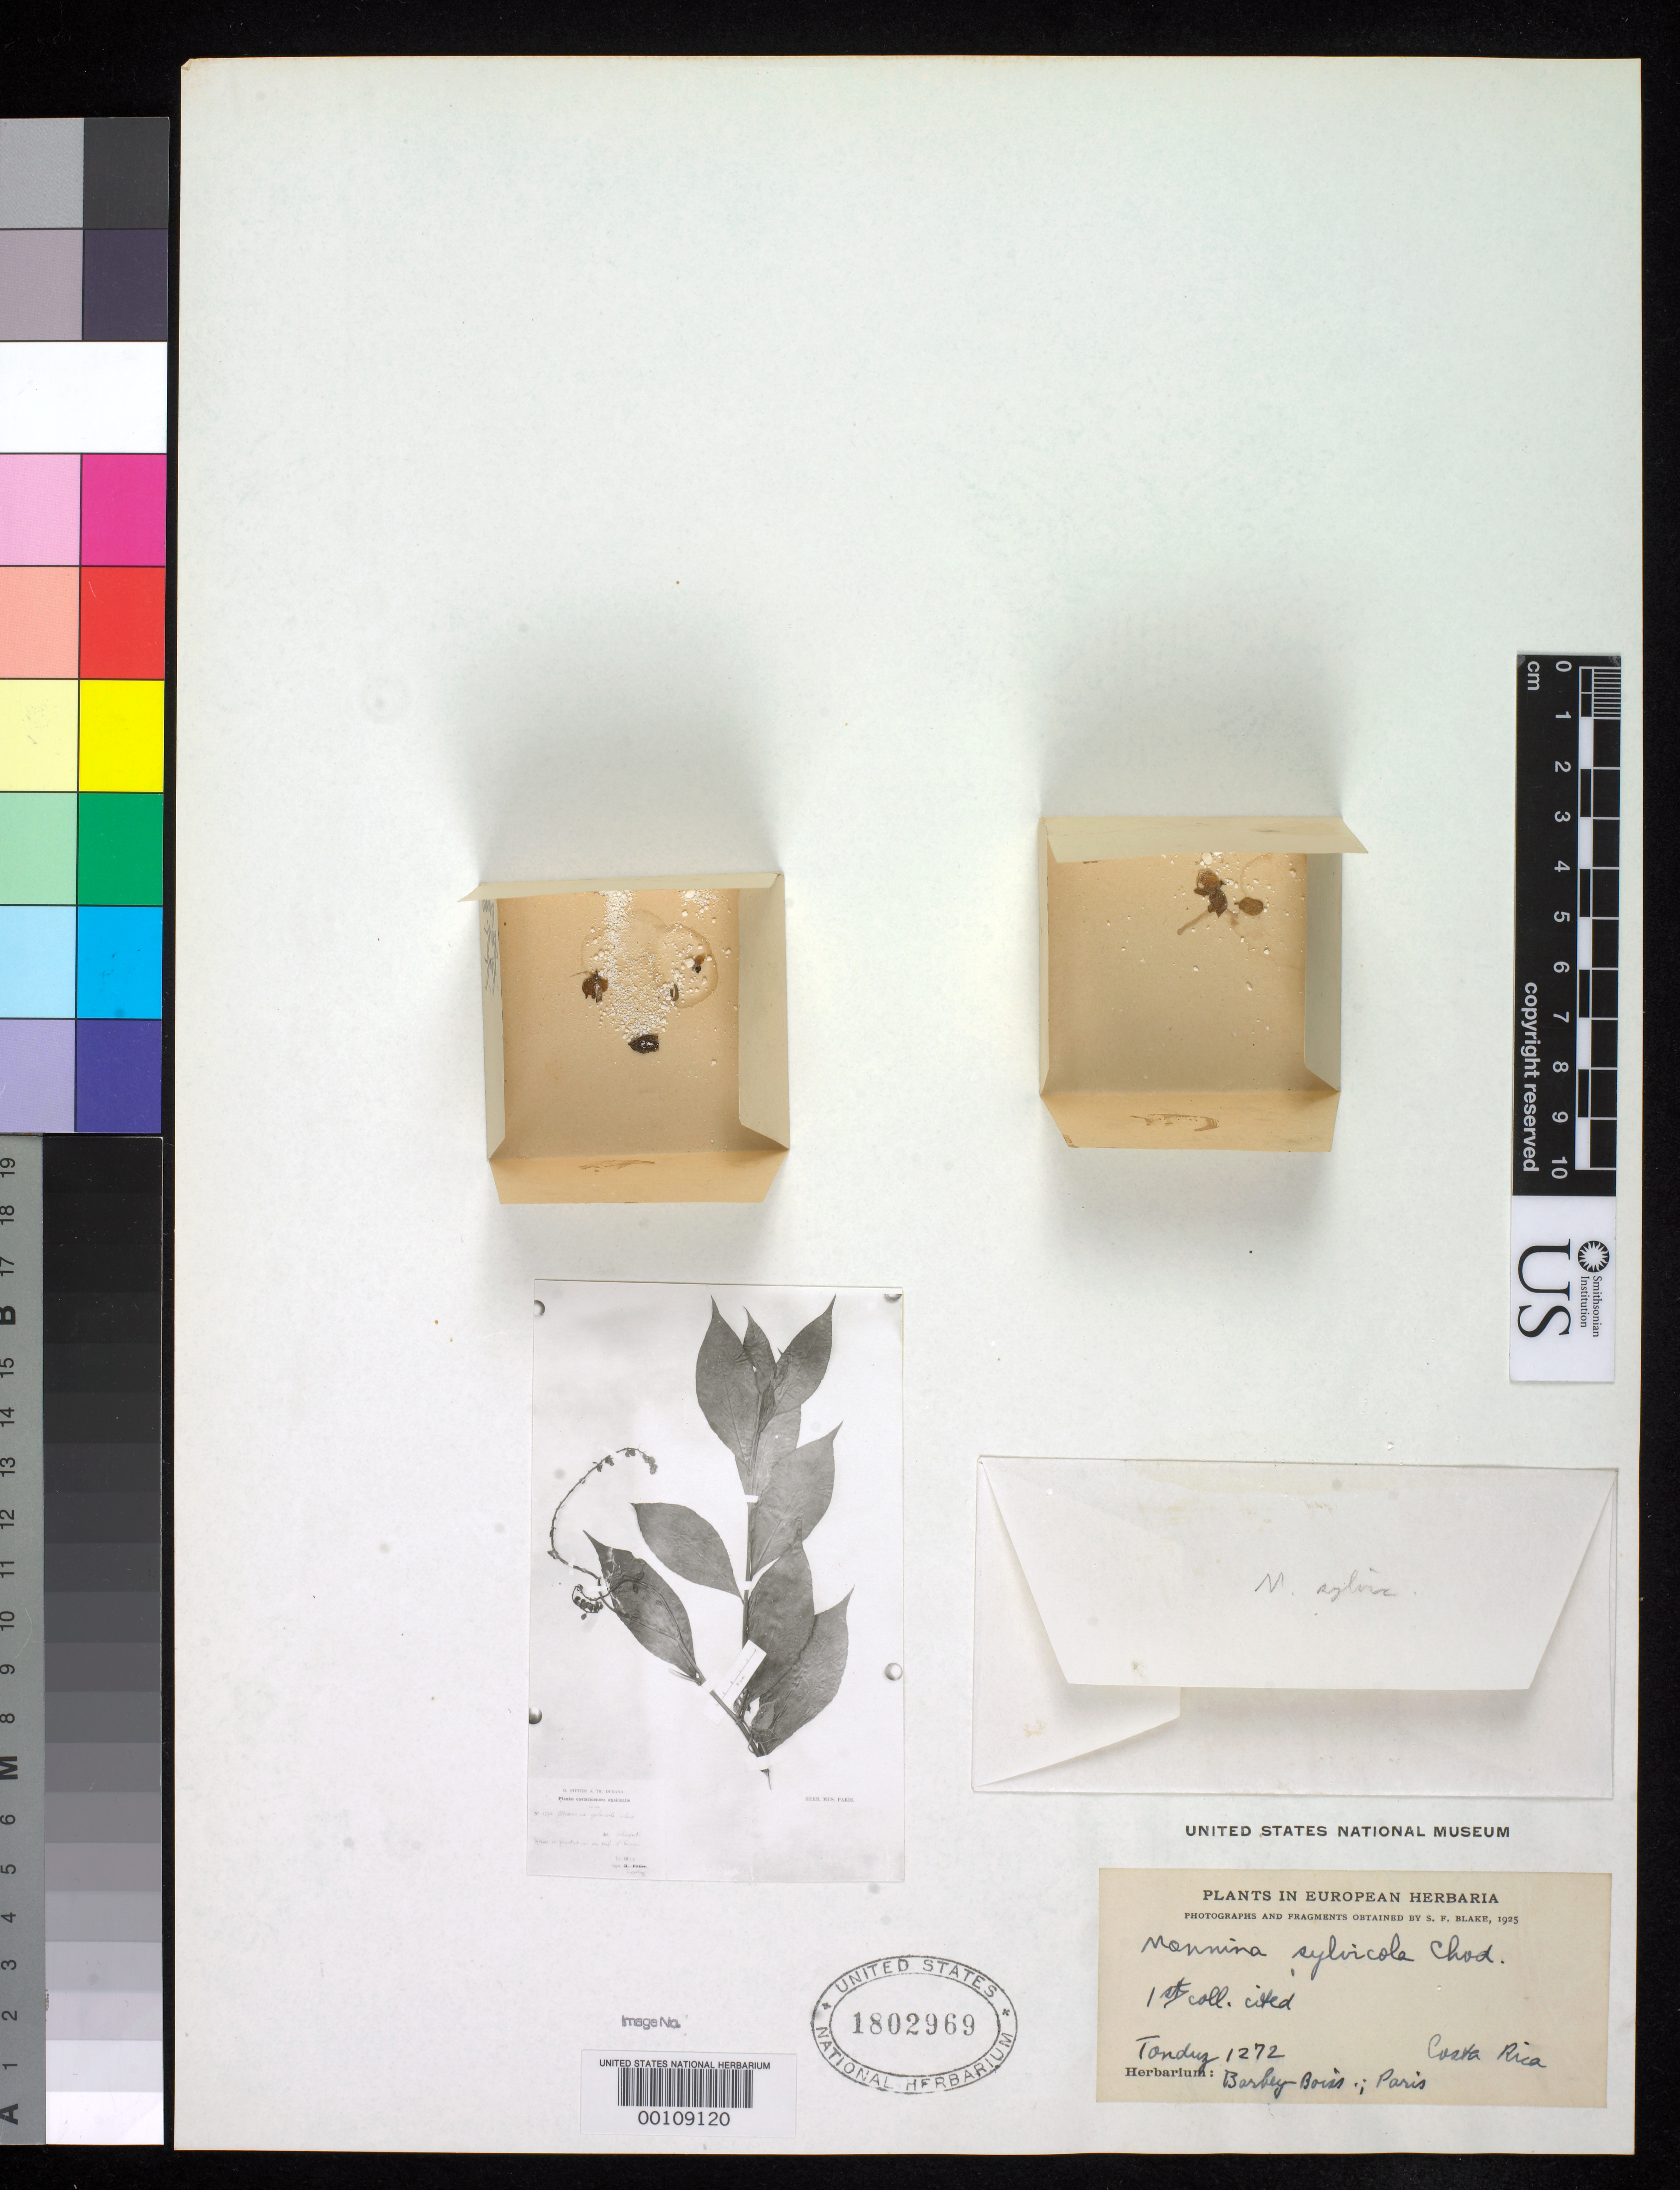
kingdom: Plantae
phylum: Tracheophyta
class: Magnoliopsida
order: Fabales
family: Polygalaceae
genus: Monnina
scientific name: Monnina sylvicola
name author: Chodat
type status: Type Fragment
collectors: A. Tonduz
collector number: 1276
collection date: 1900-04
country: Costa Rica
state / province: Guanacaste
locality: forets de Nicoya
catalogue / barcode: US 1802969